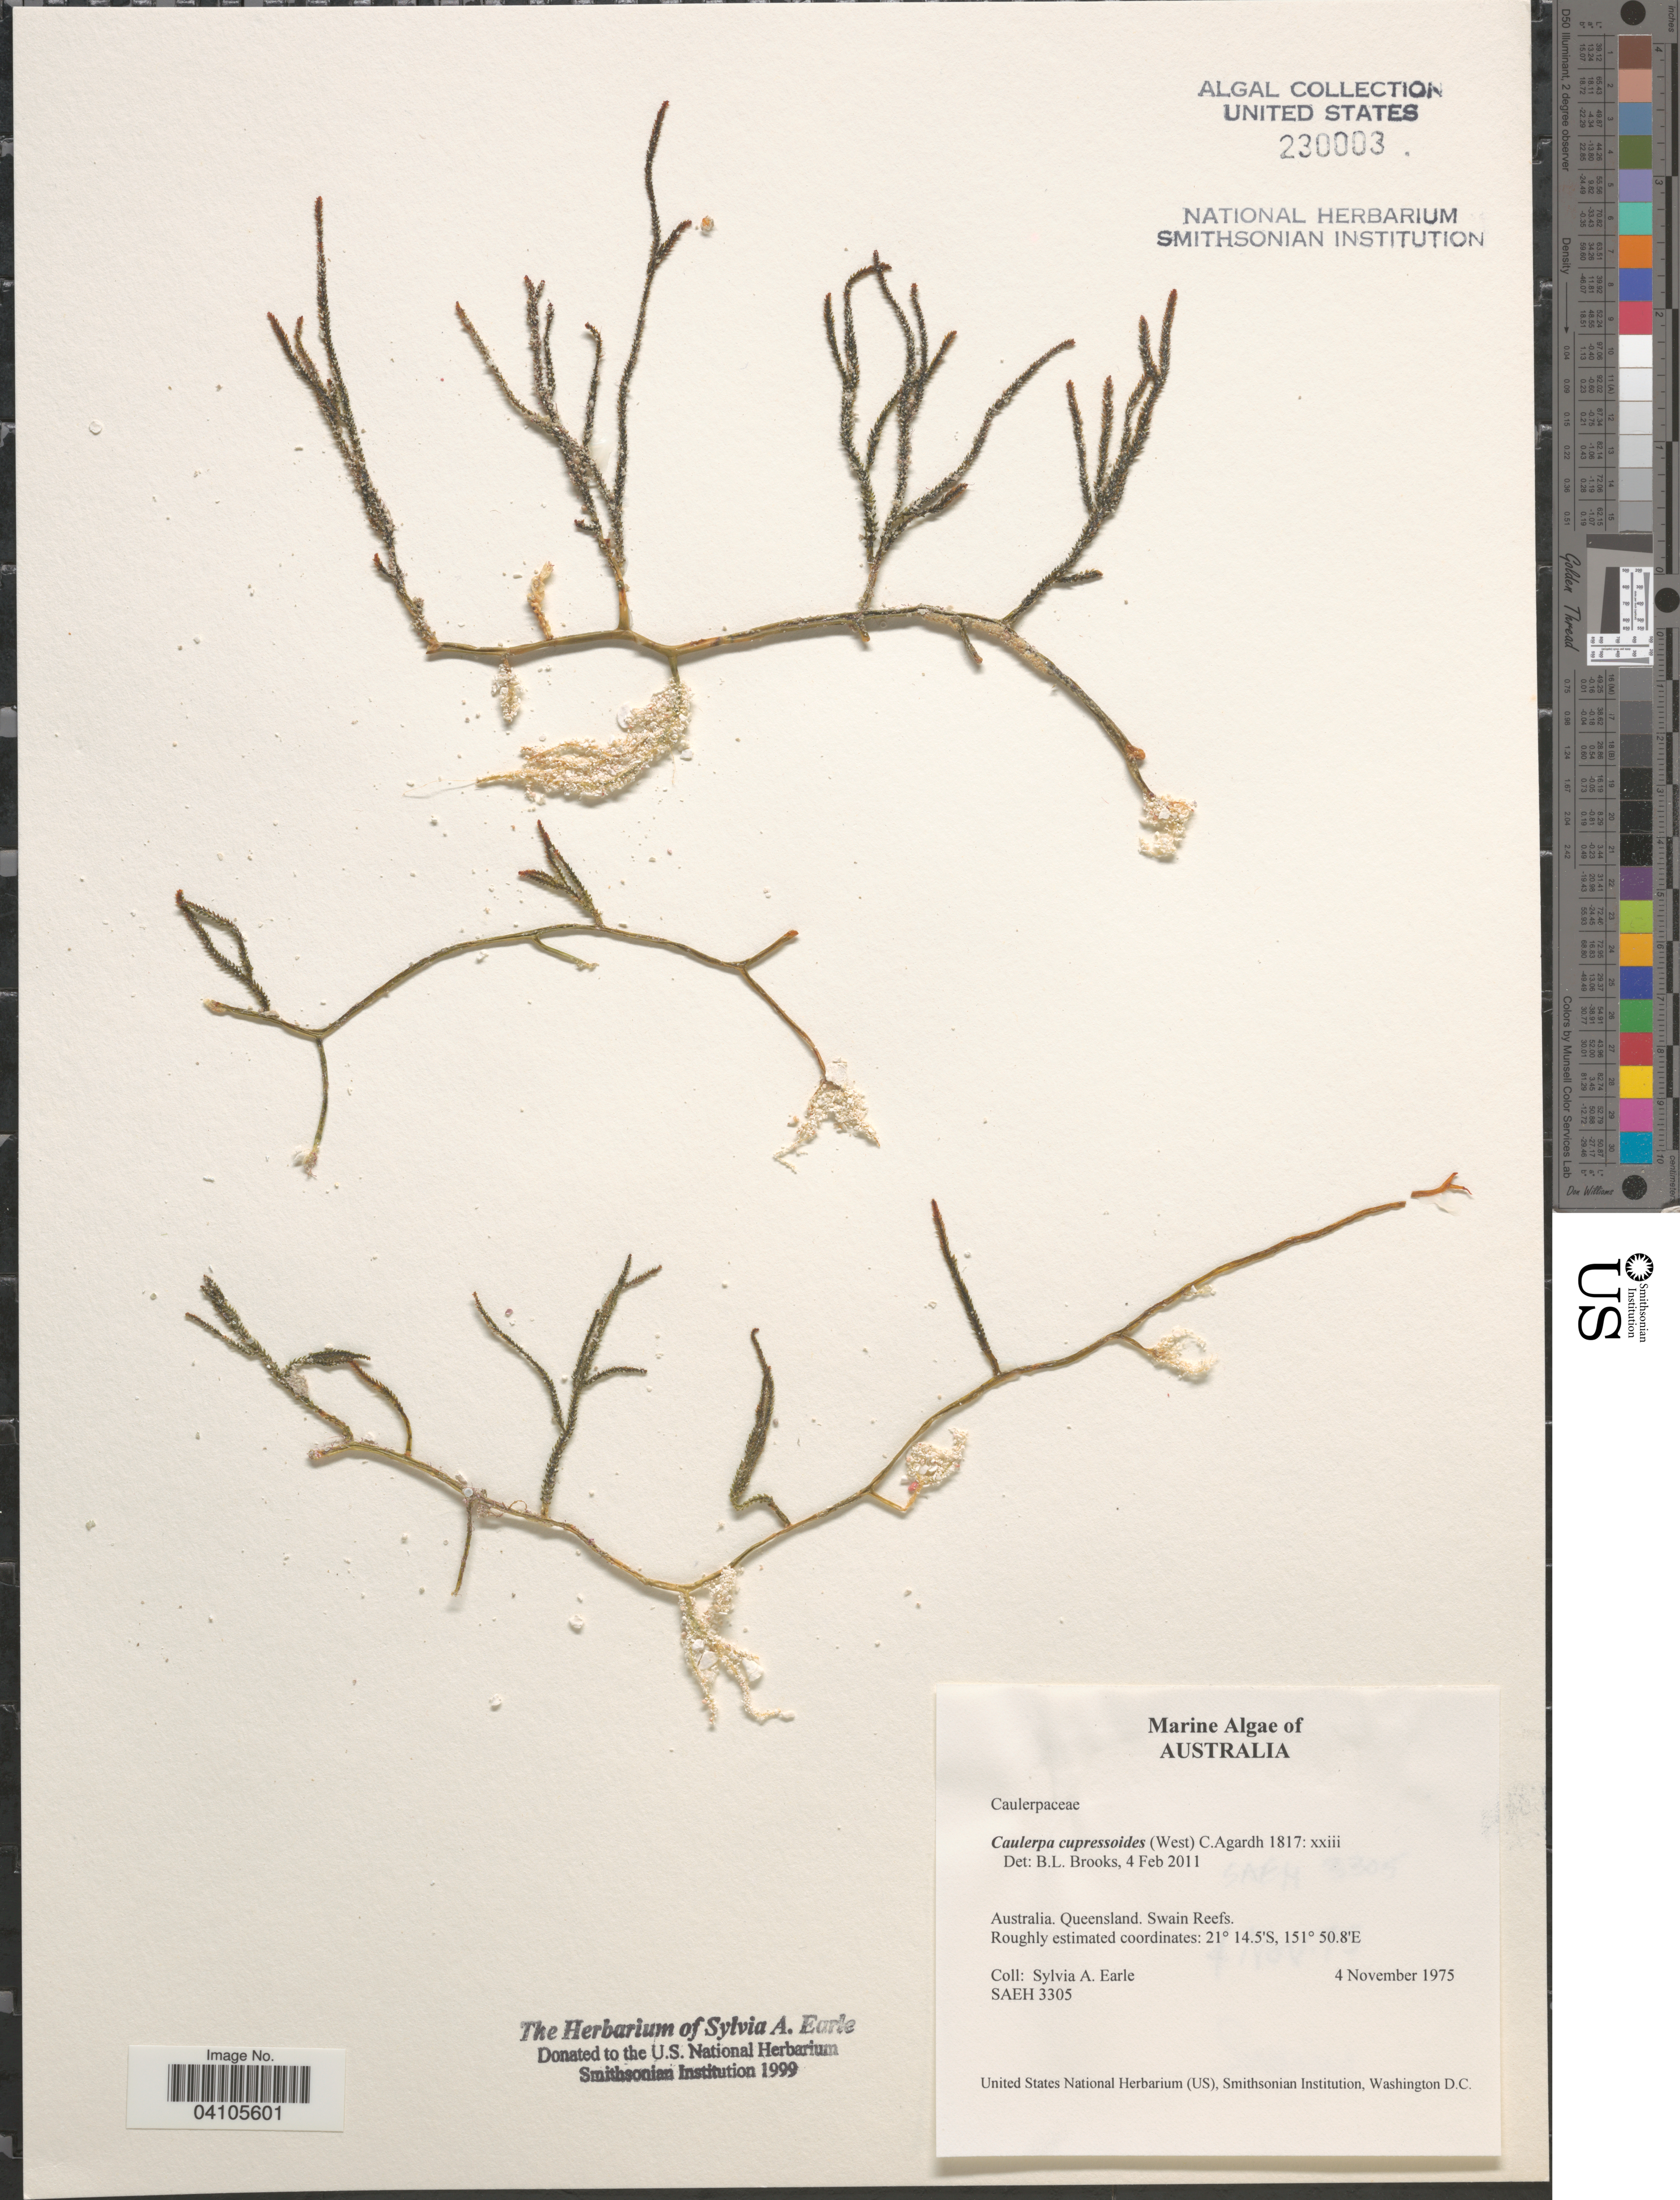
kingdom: Plantae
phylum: Chlorophyta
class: Ulvophyceae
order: Bryopsidales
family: Caulerpaceae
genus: Caulerpa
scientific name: Caulerpa cupressoides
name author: (Vahl) C. Agardh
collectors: S. A. Earle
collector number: SAEH 3305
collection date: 1975-11-04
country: Australia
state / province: Queensland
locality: Swain Reefs.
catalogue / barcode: US 230003